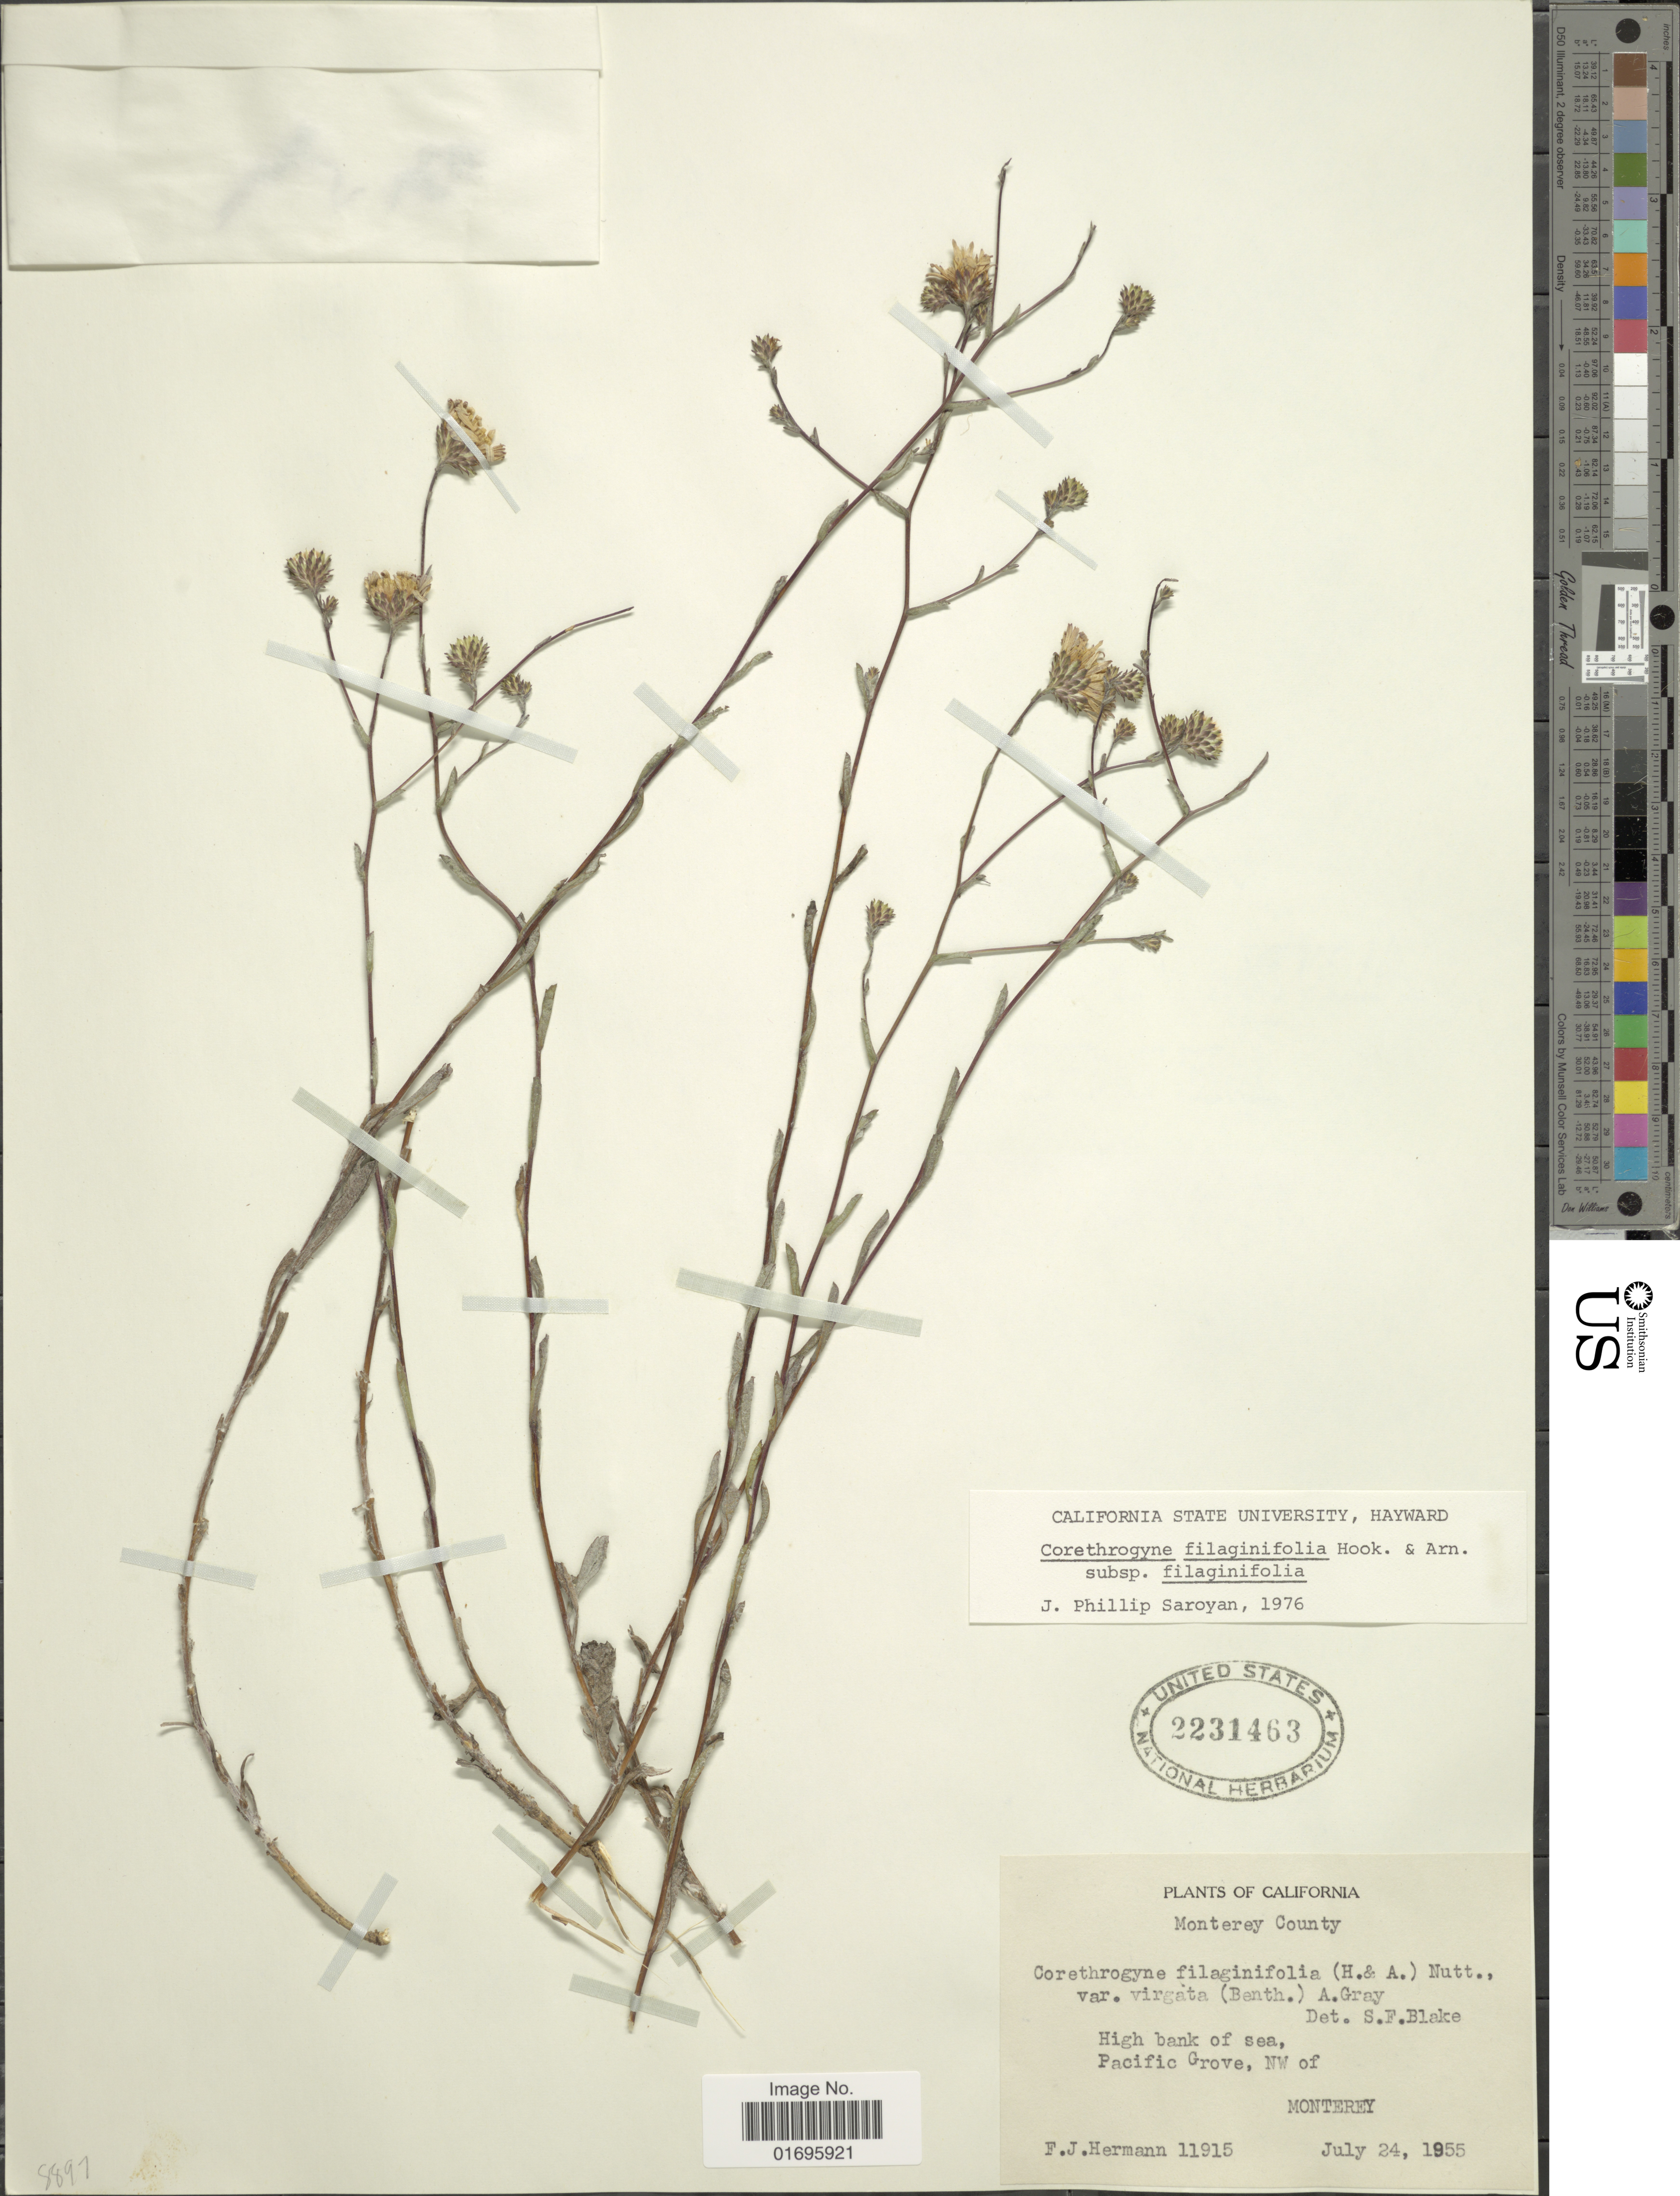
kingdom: Plantae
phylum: Tracheophyta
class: Magnoliopsida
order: Asterales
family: Asteraceae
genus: Corethrogyne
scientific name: Corethrogyne filaginifolia var. filaginifolia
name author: (Hook.) Nutt.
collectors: F. J. Hermann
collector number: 11915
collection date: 1955-07-24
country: United States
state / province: California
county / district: Monterey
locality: Monterey County. High bank of sea, Pacific Grove, NW of Monterey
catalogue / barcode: US 2231463